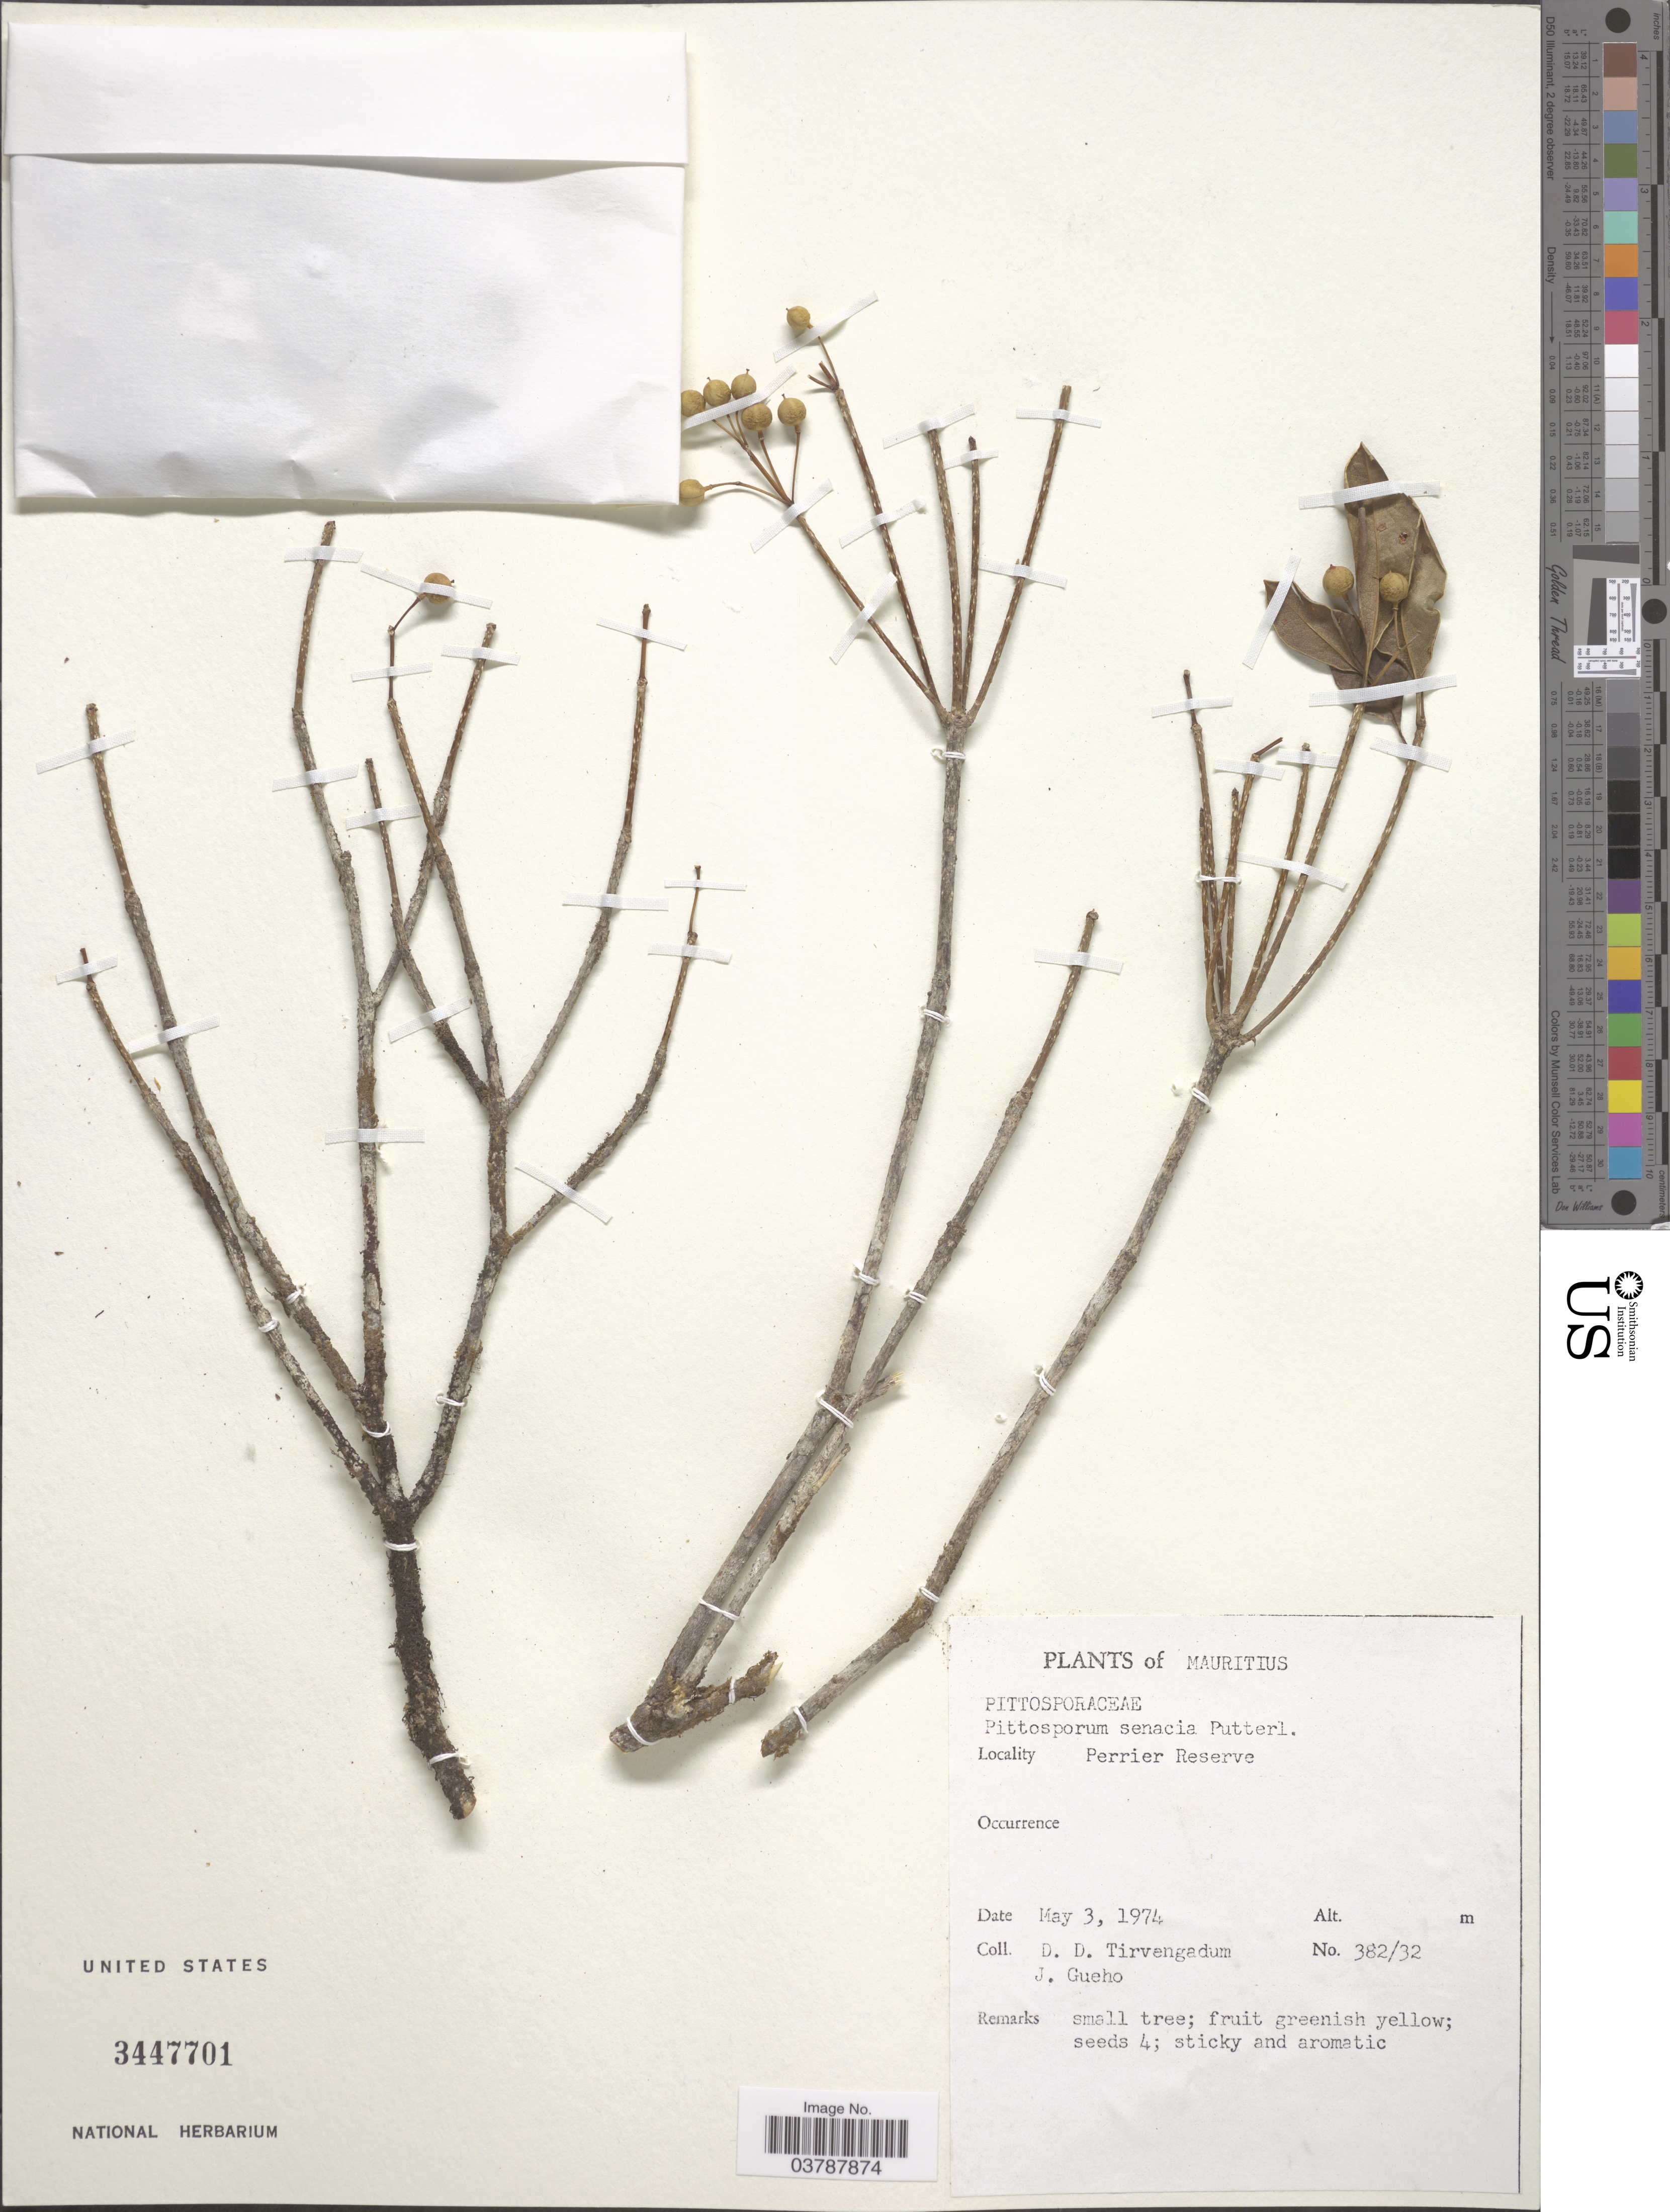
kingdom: Plantae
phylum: Tracheophyta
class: Magnoliopsida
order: Apiales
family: Pittosporaceae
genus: Pittosporum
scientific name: Pittosporum senacia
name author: Putt.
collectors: D. Tirvengadum & J. Guého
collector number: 382/32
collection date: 1974-05-03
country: Mauritius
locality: Perrier Reserve.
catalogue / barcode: US 3447701